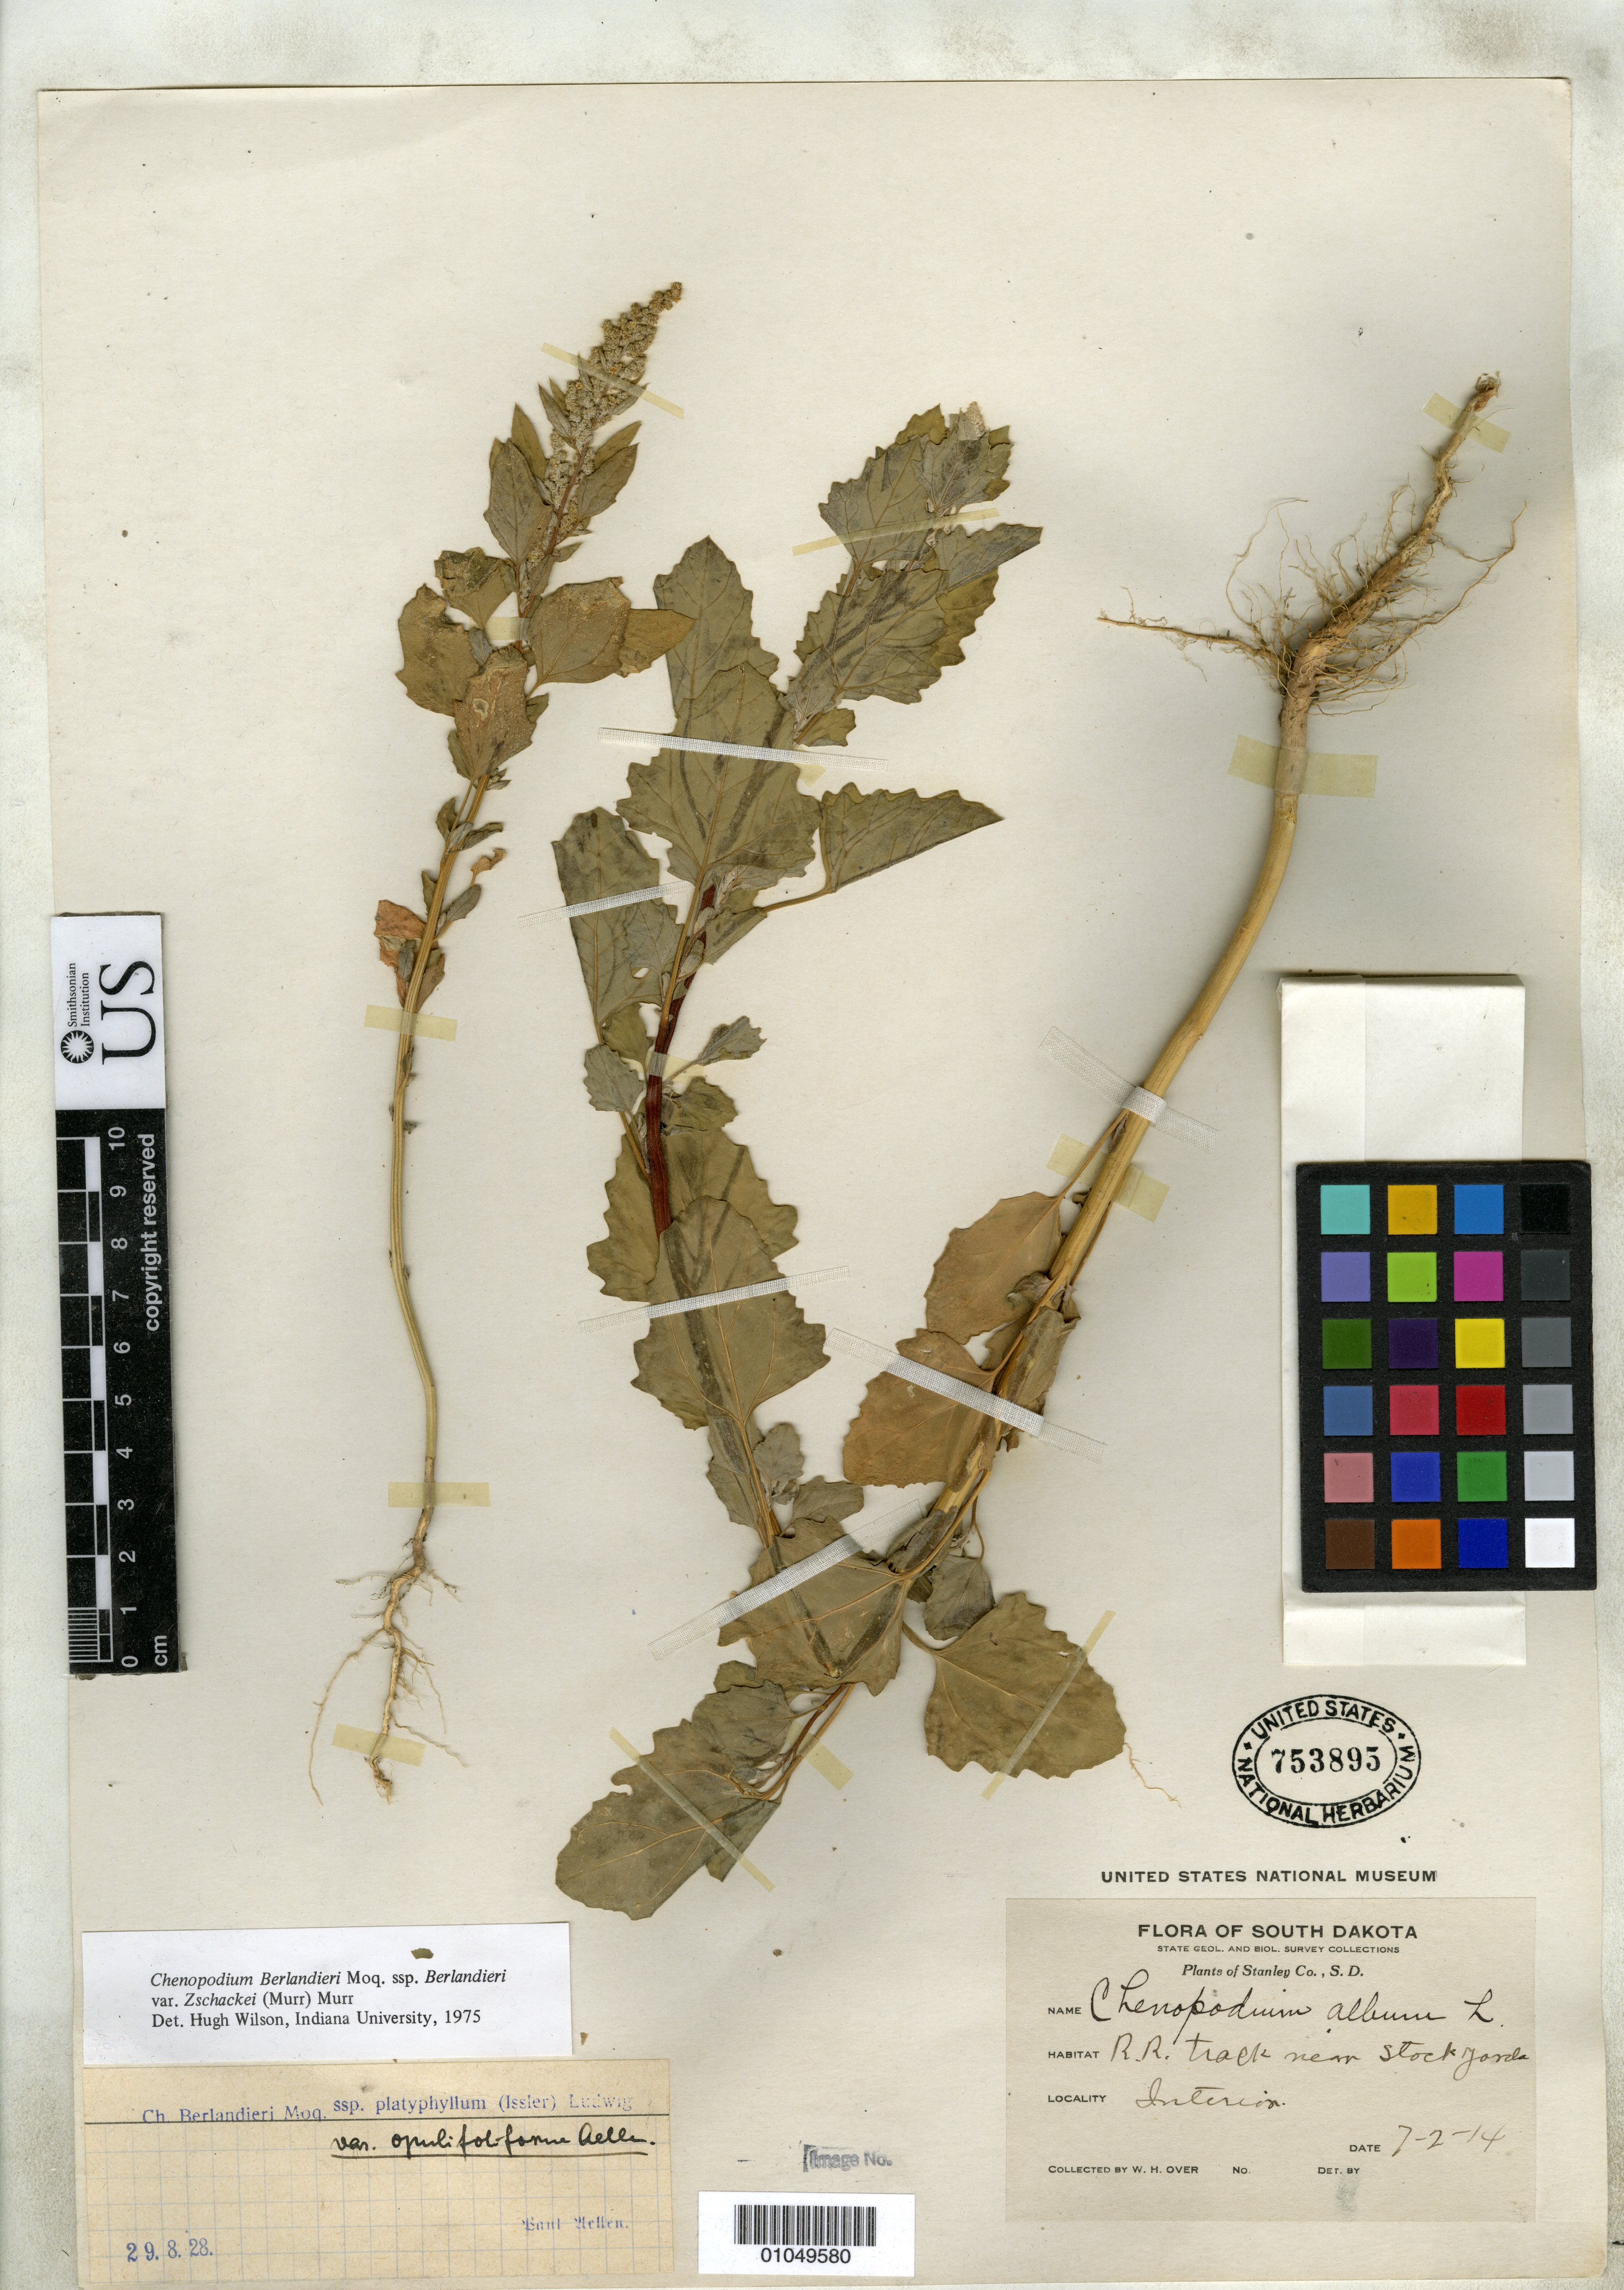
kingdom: Plantae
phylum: Tracheophyta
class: Magnoliopsida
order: Caryophyllales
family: Amaranthaceae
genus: Chenopodium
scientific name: Chenopodium berlandieri var. opulifoliforme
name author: Aellen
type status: Syntype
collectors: W. Over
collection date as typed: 02 Jul 1914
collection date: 1914-07-02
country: United States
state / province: South Dakota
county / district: Stanley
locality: R.R. track near stock yards, Interior.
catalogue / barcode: US 753895